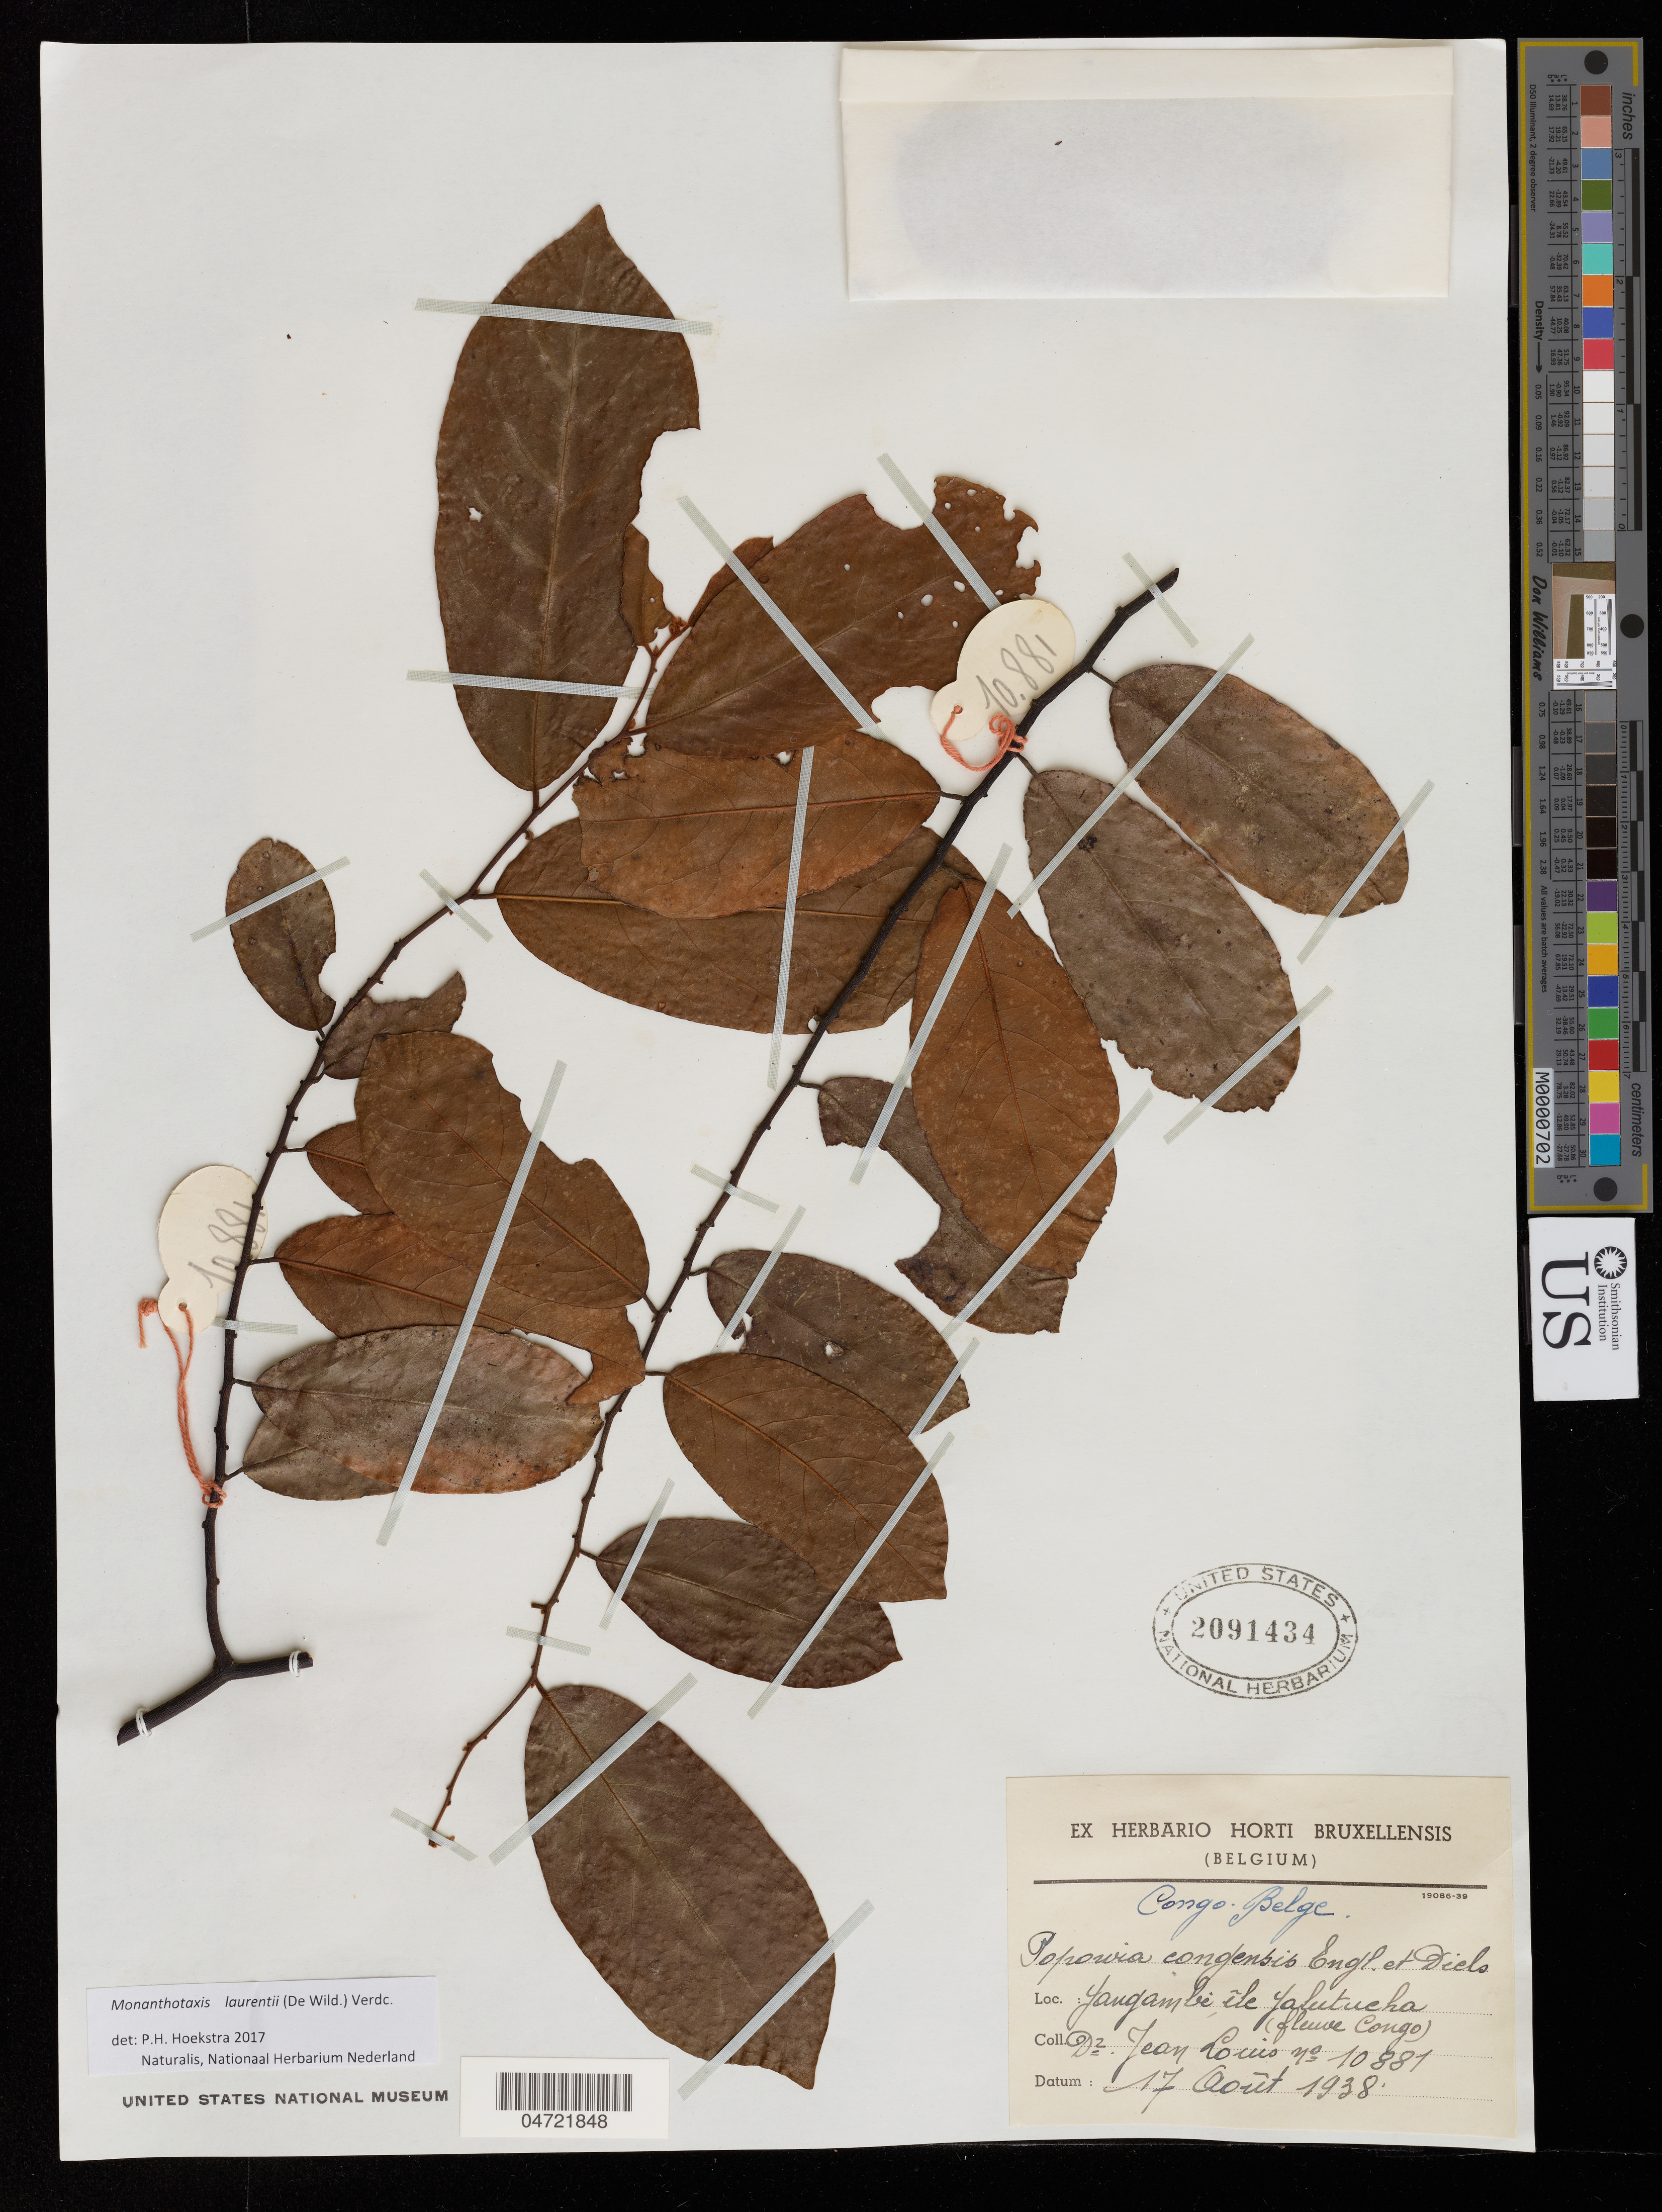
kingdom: Plantae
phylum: Tracheophyta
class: Magnoliopsida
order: Magnoliales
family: Annonaceae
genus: Monanthotaxis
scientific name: Monanthotaxis laurentii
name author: (De Wild.) Verdc.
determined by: Hoekstra, P. H.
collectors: J. Louis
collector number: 10881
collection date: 1938-08-17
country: Congo, Democratic Republic of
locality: Congo Belgica: Yangambi ile Yalutueha (fleuve Congo)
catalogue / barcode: US 2091434